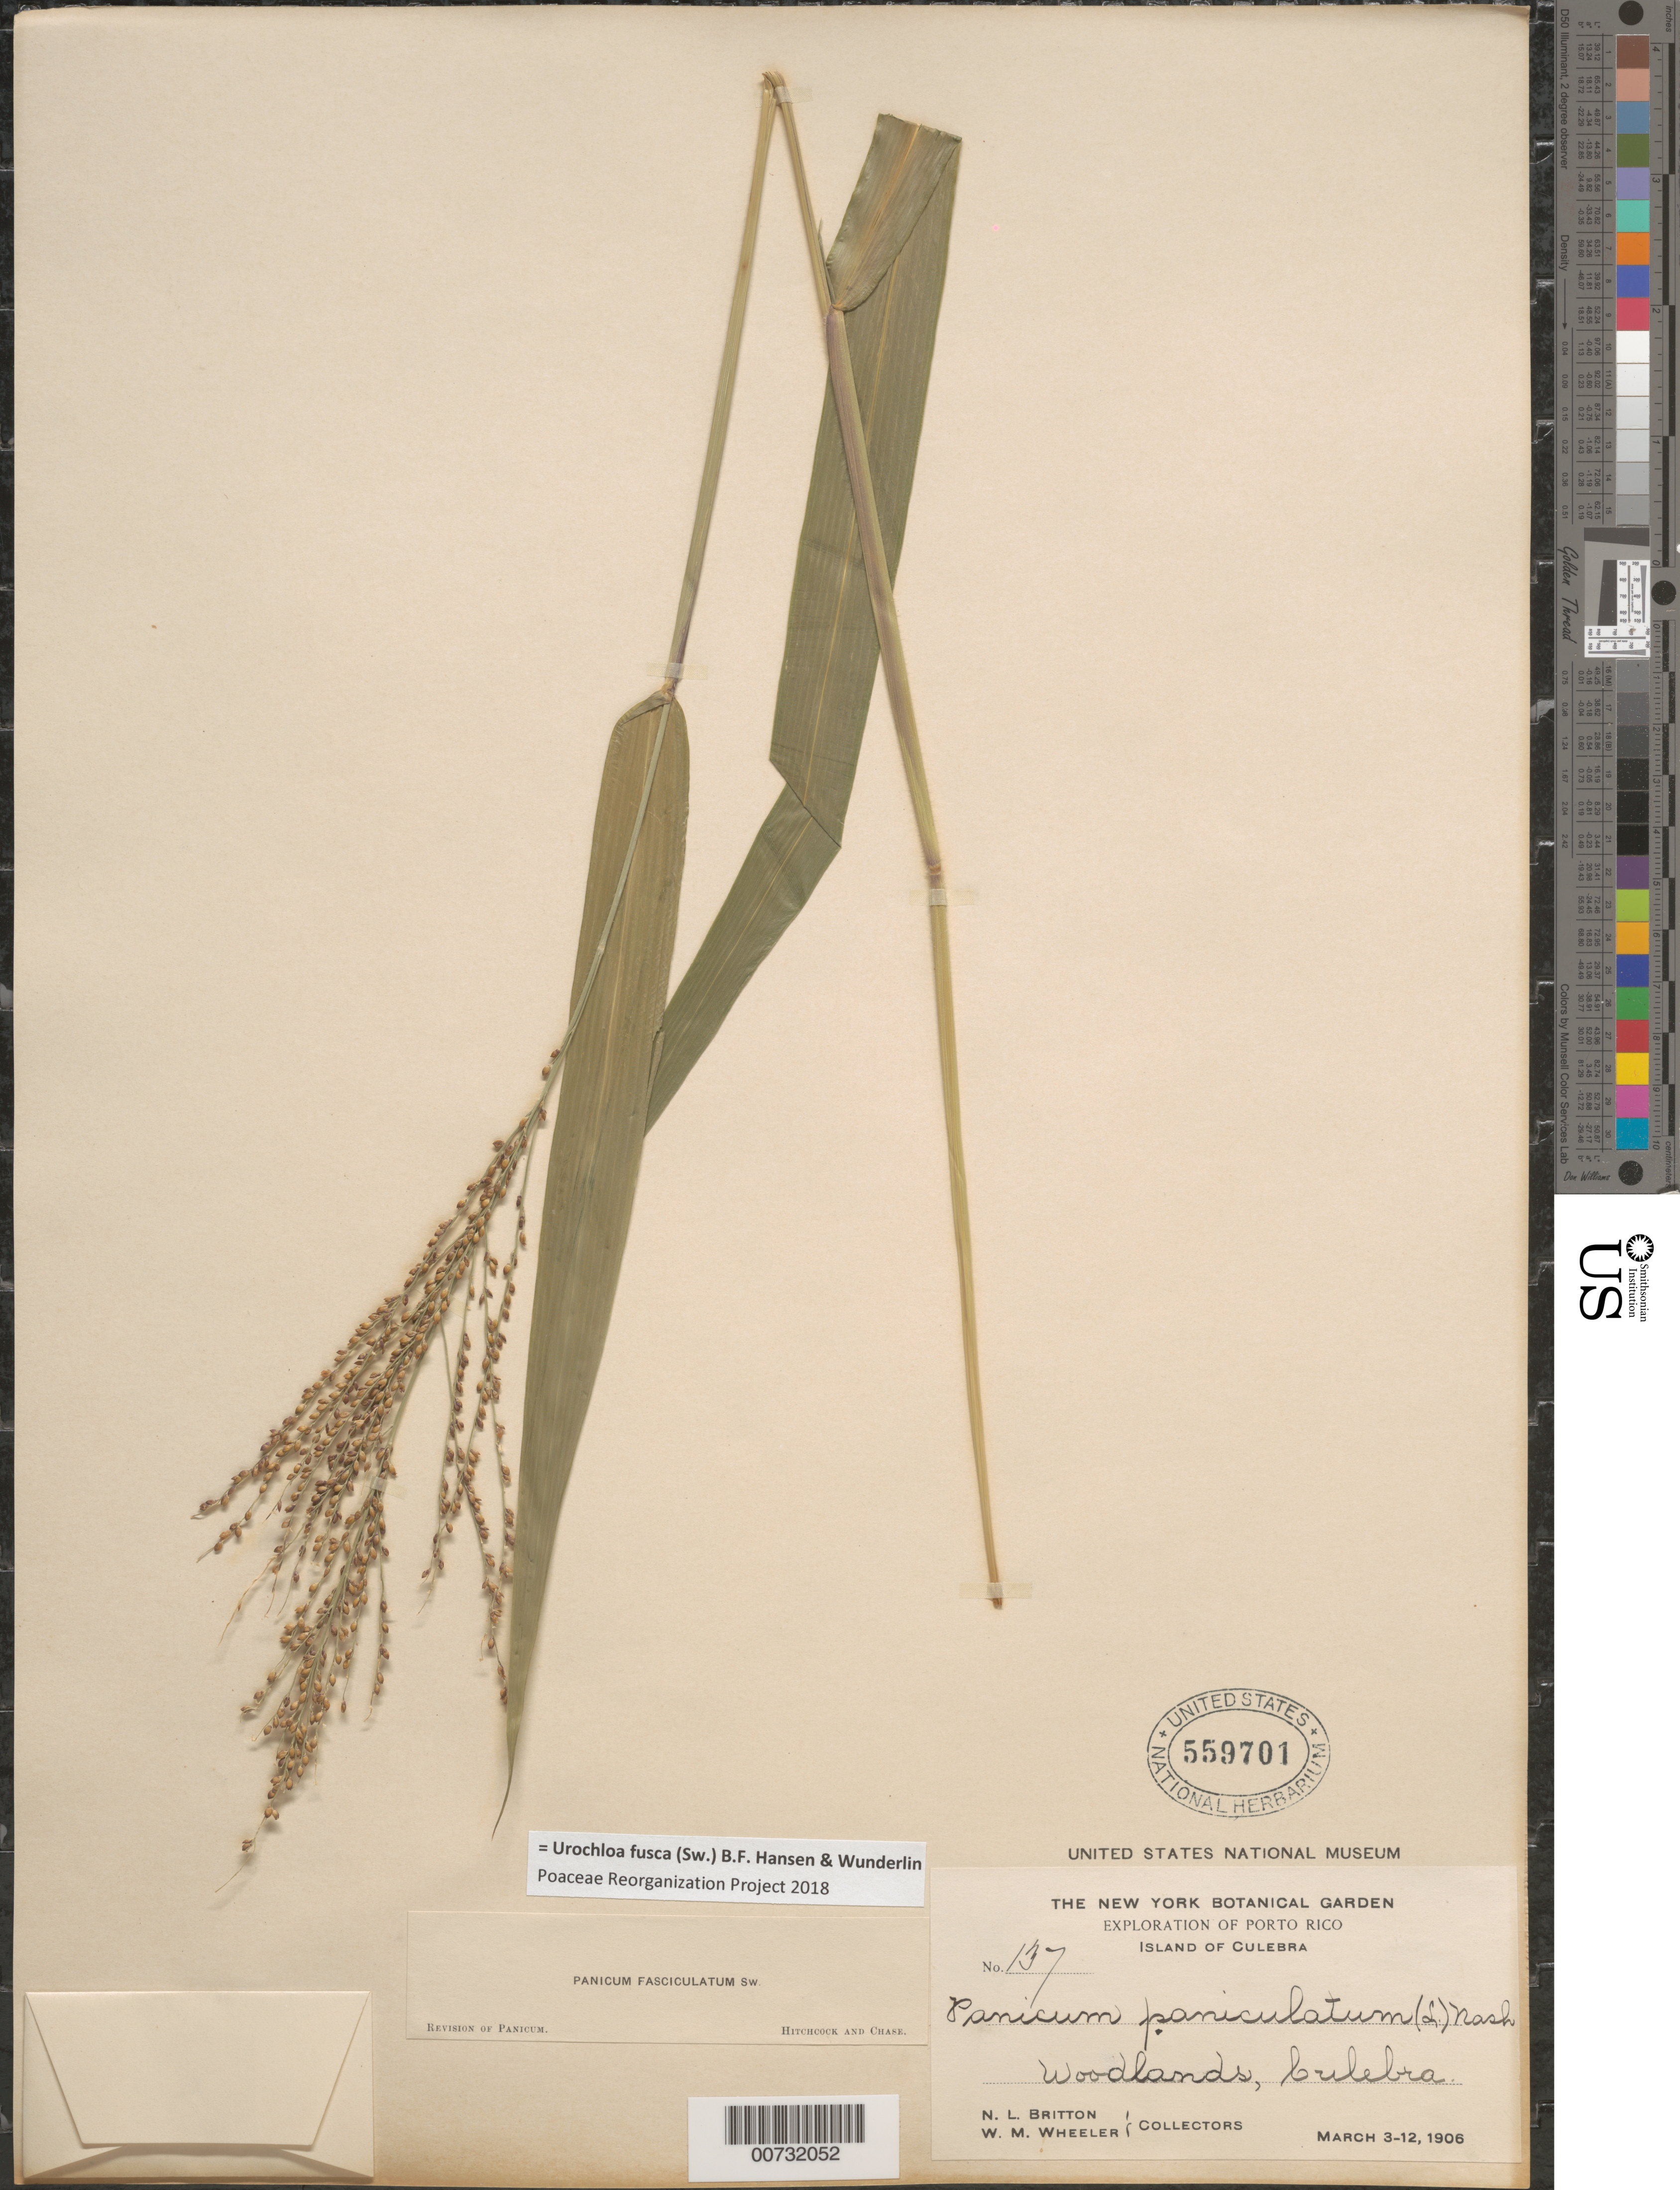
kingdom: Plantae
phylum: Tracheophyta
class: Liliopsida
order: Poales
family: Poaceae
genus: Urochloa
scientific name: Urochloa fusca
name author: (Sw.) B.F. Hansen & Wunderlin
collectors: N. Britton & W. Wheeler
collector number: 137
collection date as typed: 03 Mar 1906 to 12 Mar 1906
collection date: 1906-03-03/1906-03-12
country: Puerto Rico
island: Culebra I.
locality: Culebra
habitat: Woodlands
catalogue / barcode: US 559701